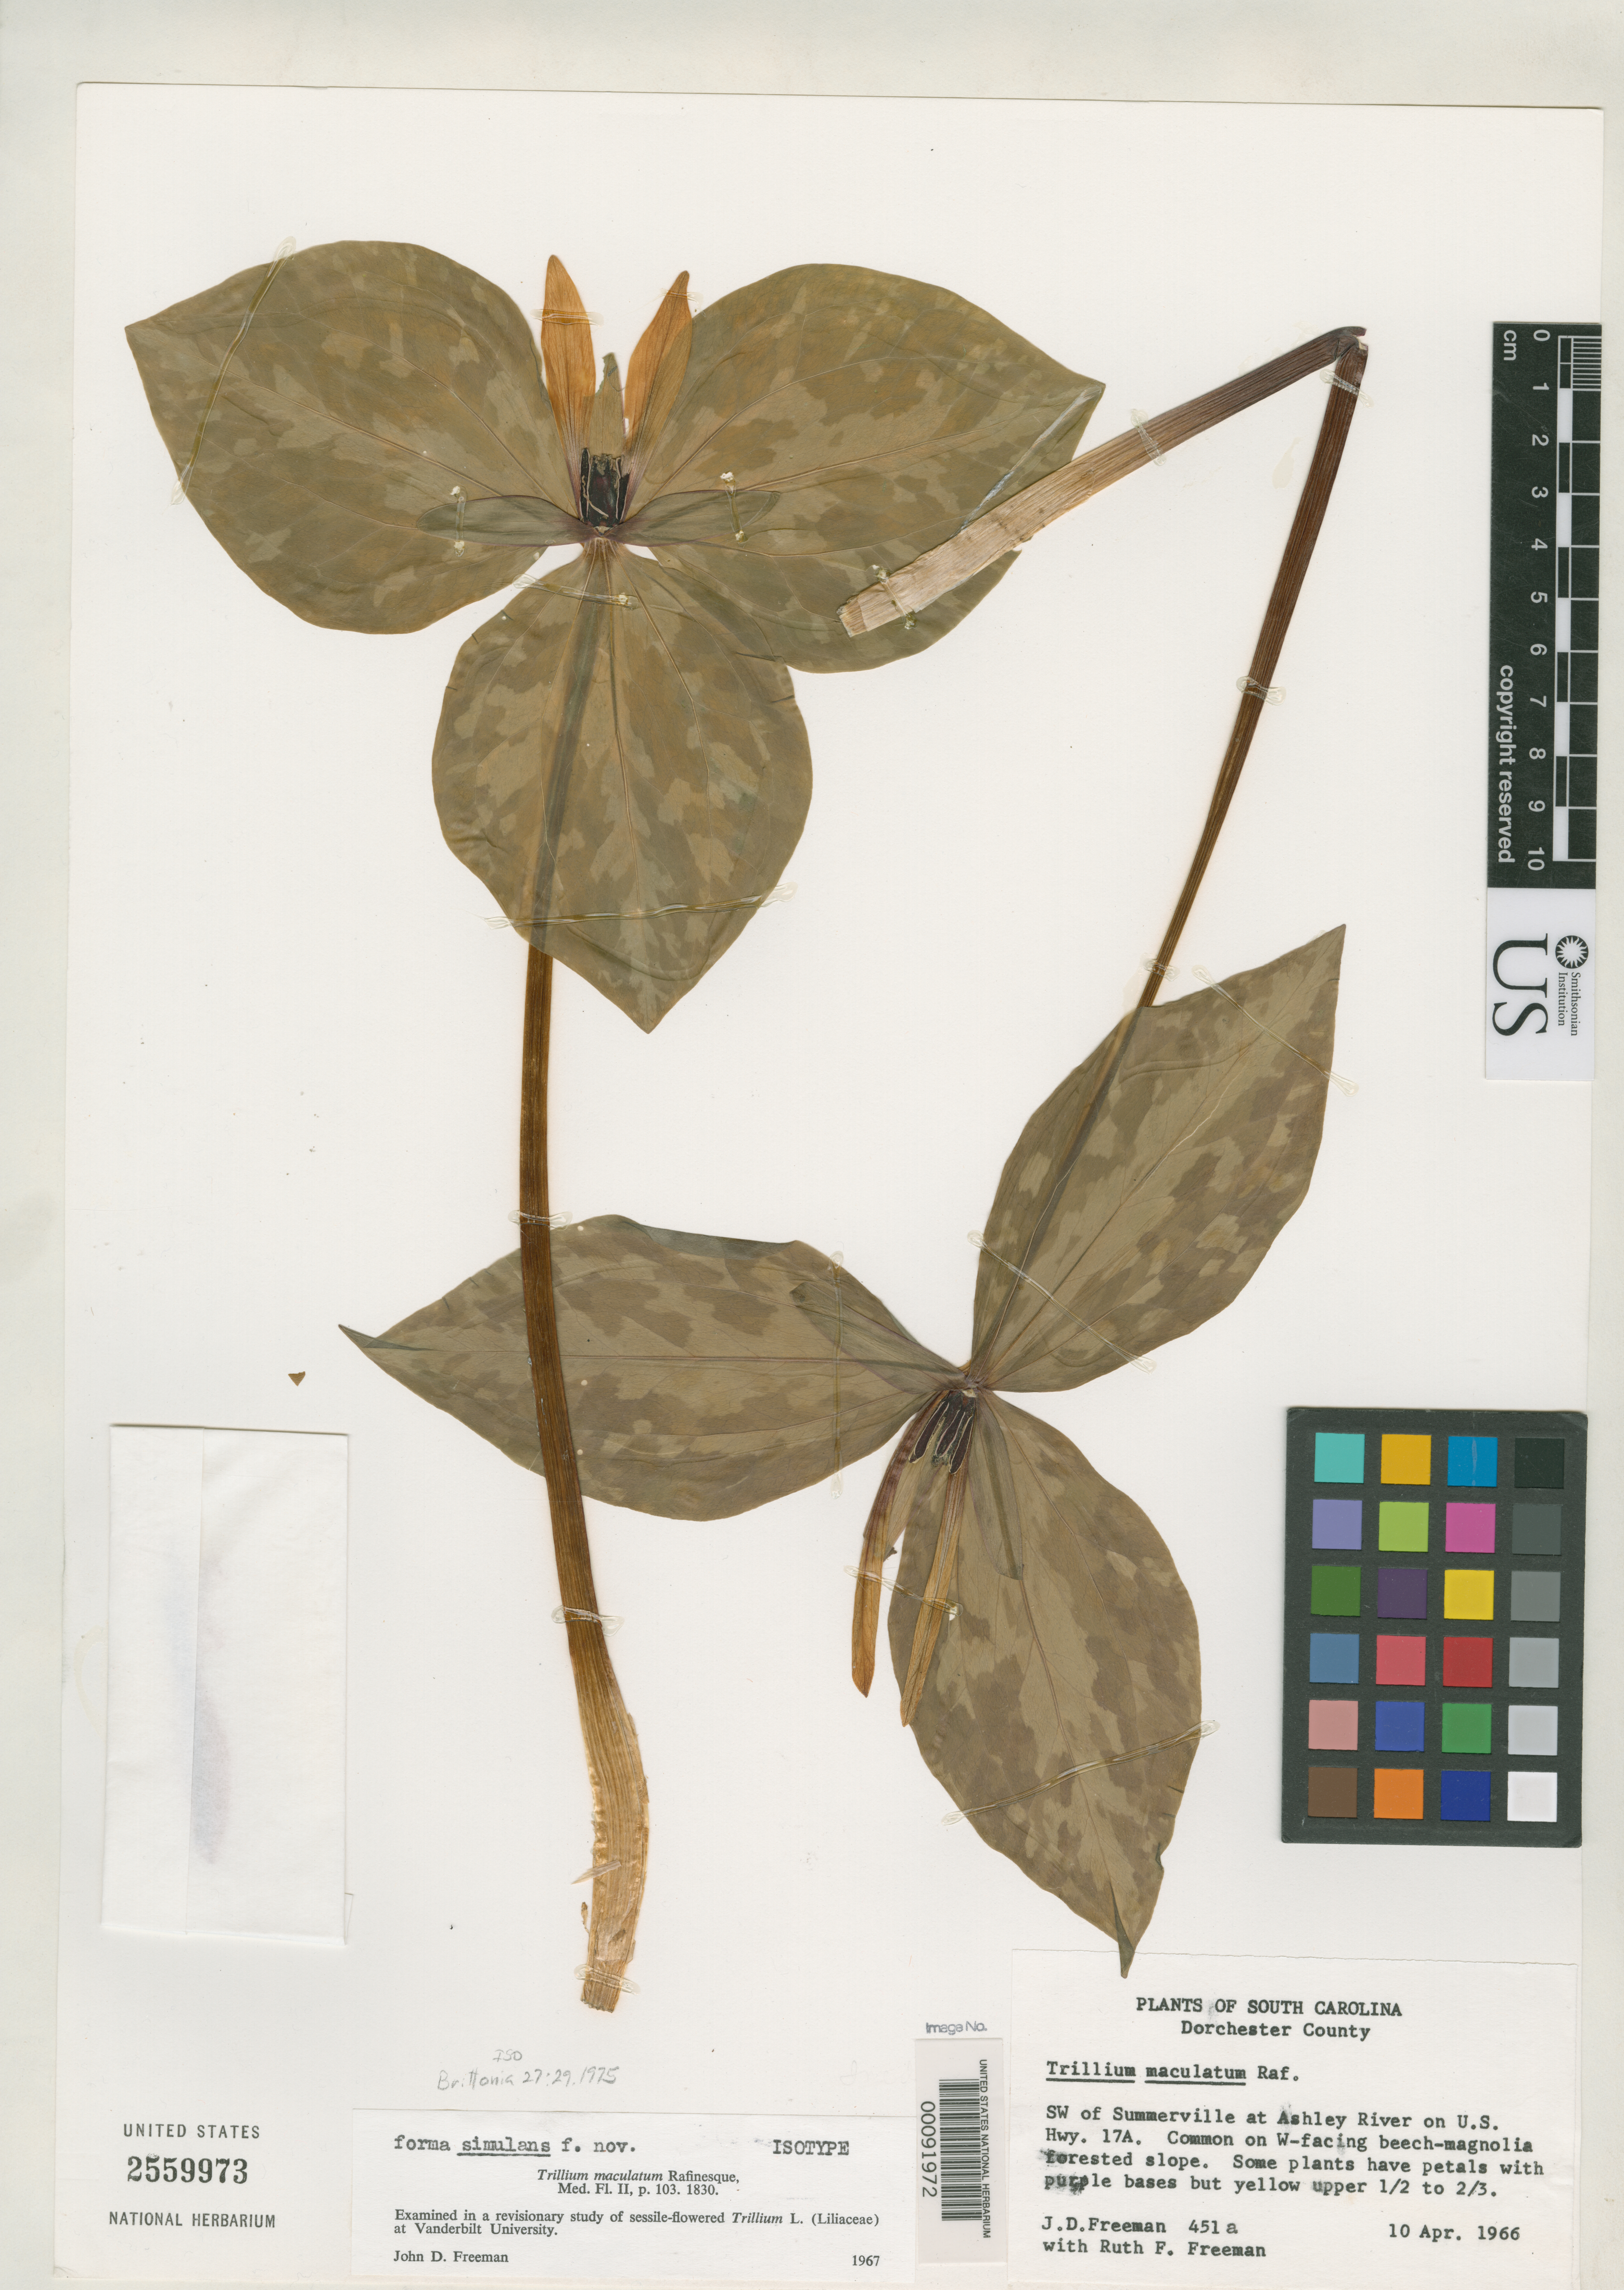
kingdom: Plantae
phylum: Tracheophyta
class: Liliopsida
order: Liliales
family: Melanthiaceae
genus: Trillium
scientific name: Trillium maculatum f. simulans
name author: J. D. Freeman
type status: Isotype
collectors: J. Freeman & R. Freeman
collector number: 451 A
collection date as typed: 10 Apr 1966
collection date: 1966-04-10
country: United States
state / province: South Carolina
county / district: Dorchester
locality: SW of Summerville at Ashley River on US hwy. 17a.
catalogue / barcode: US 2559973